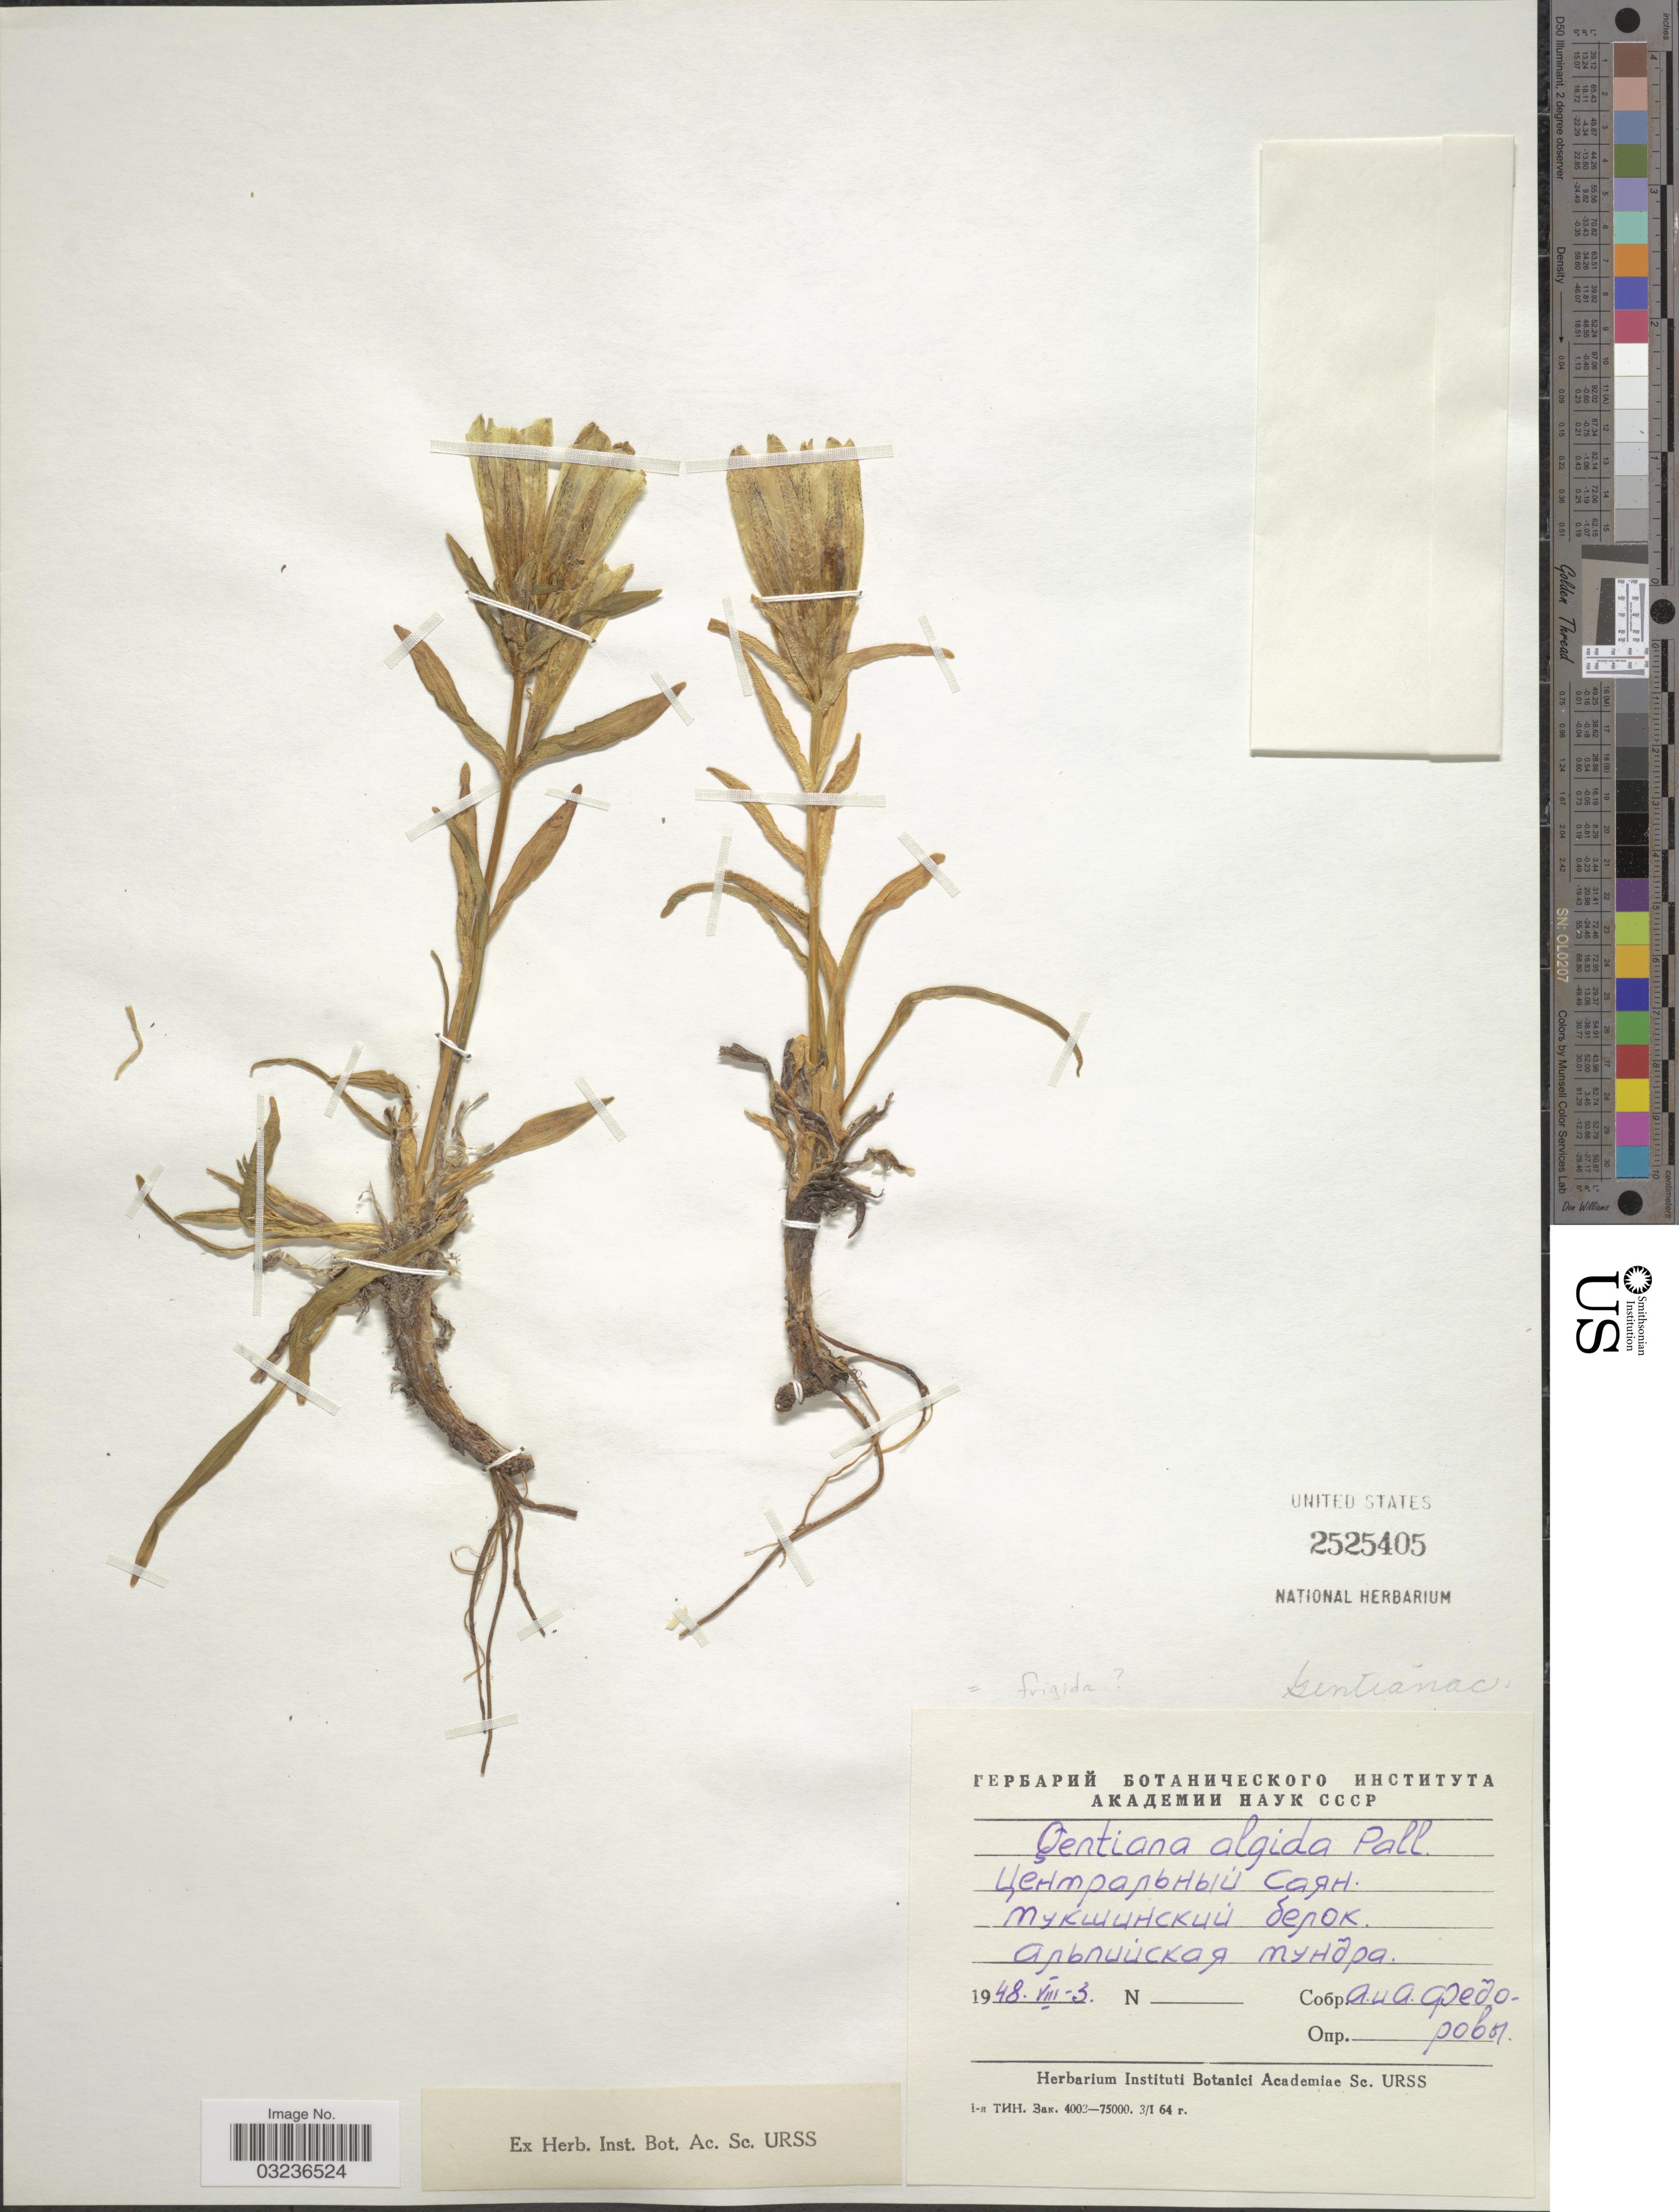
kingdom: Plantae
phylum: Tracheophyta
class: Magnoliopsida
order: Gentianales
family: Gentianaceae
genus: Gentiana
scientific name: Gentiana algida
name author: Pall.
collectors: A. Fedorova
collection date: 1948-08-03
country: Russian Federation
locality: Sayan Mountains.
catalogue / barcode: US 2525405